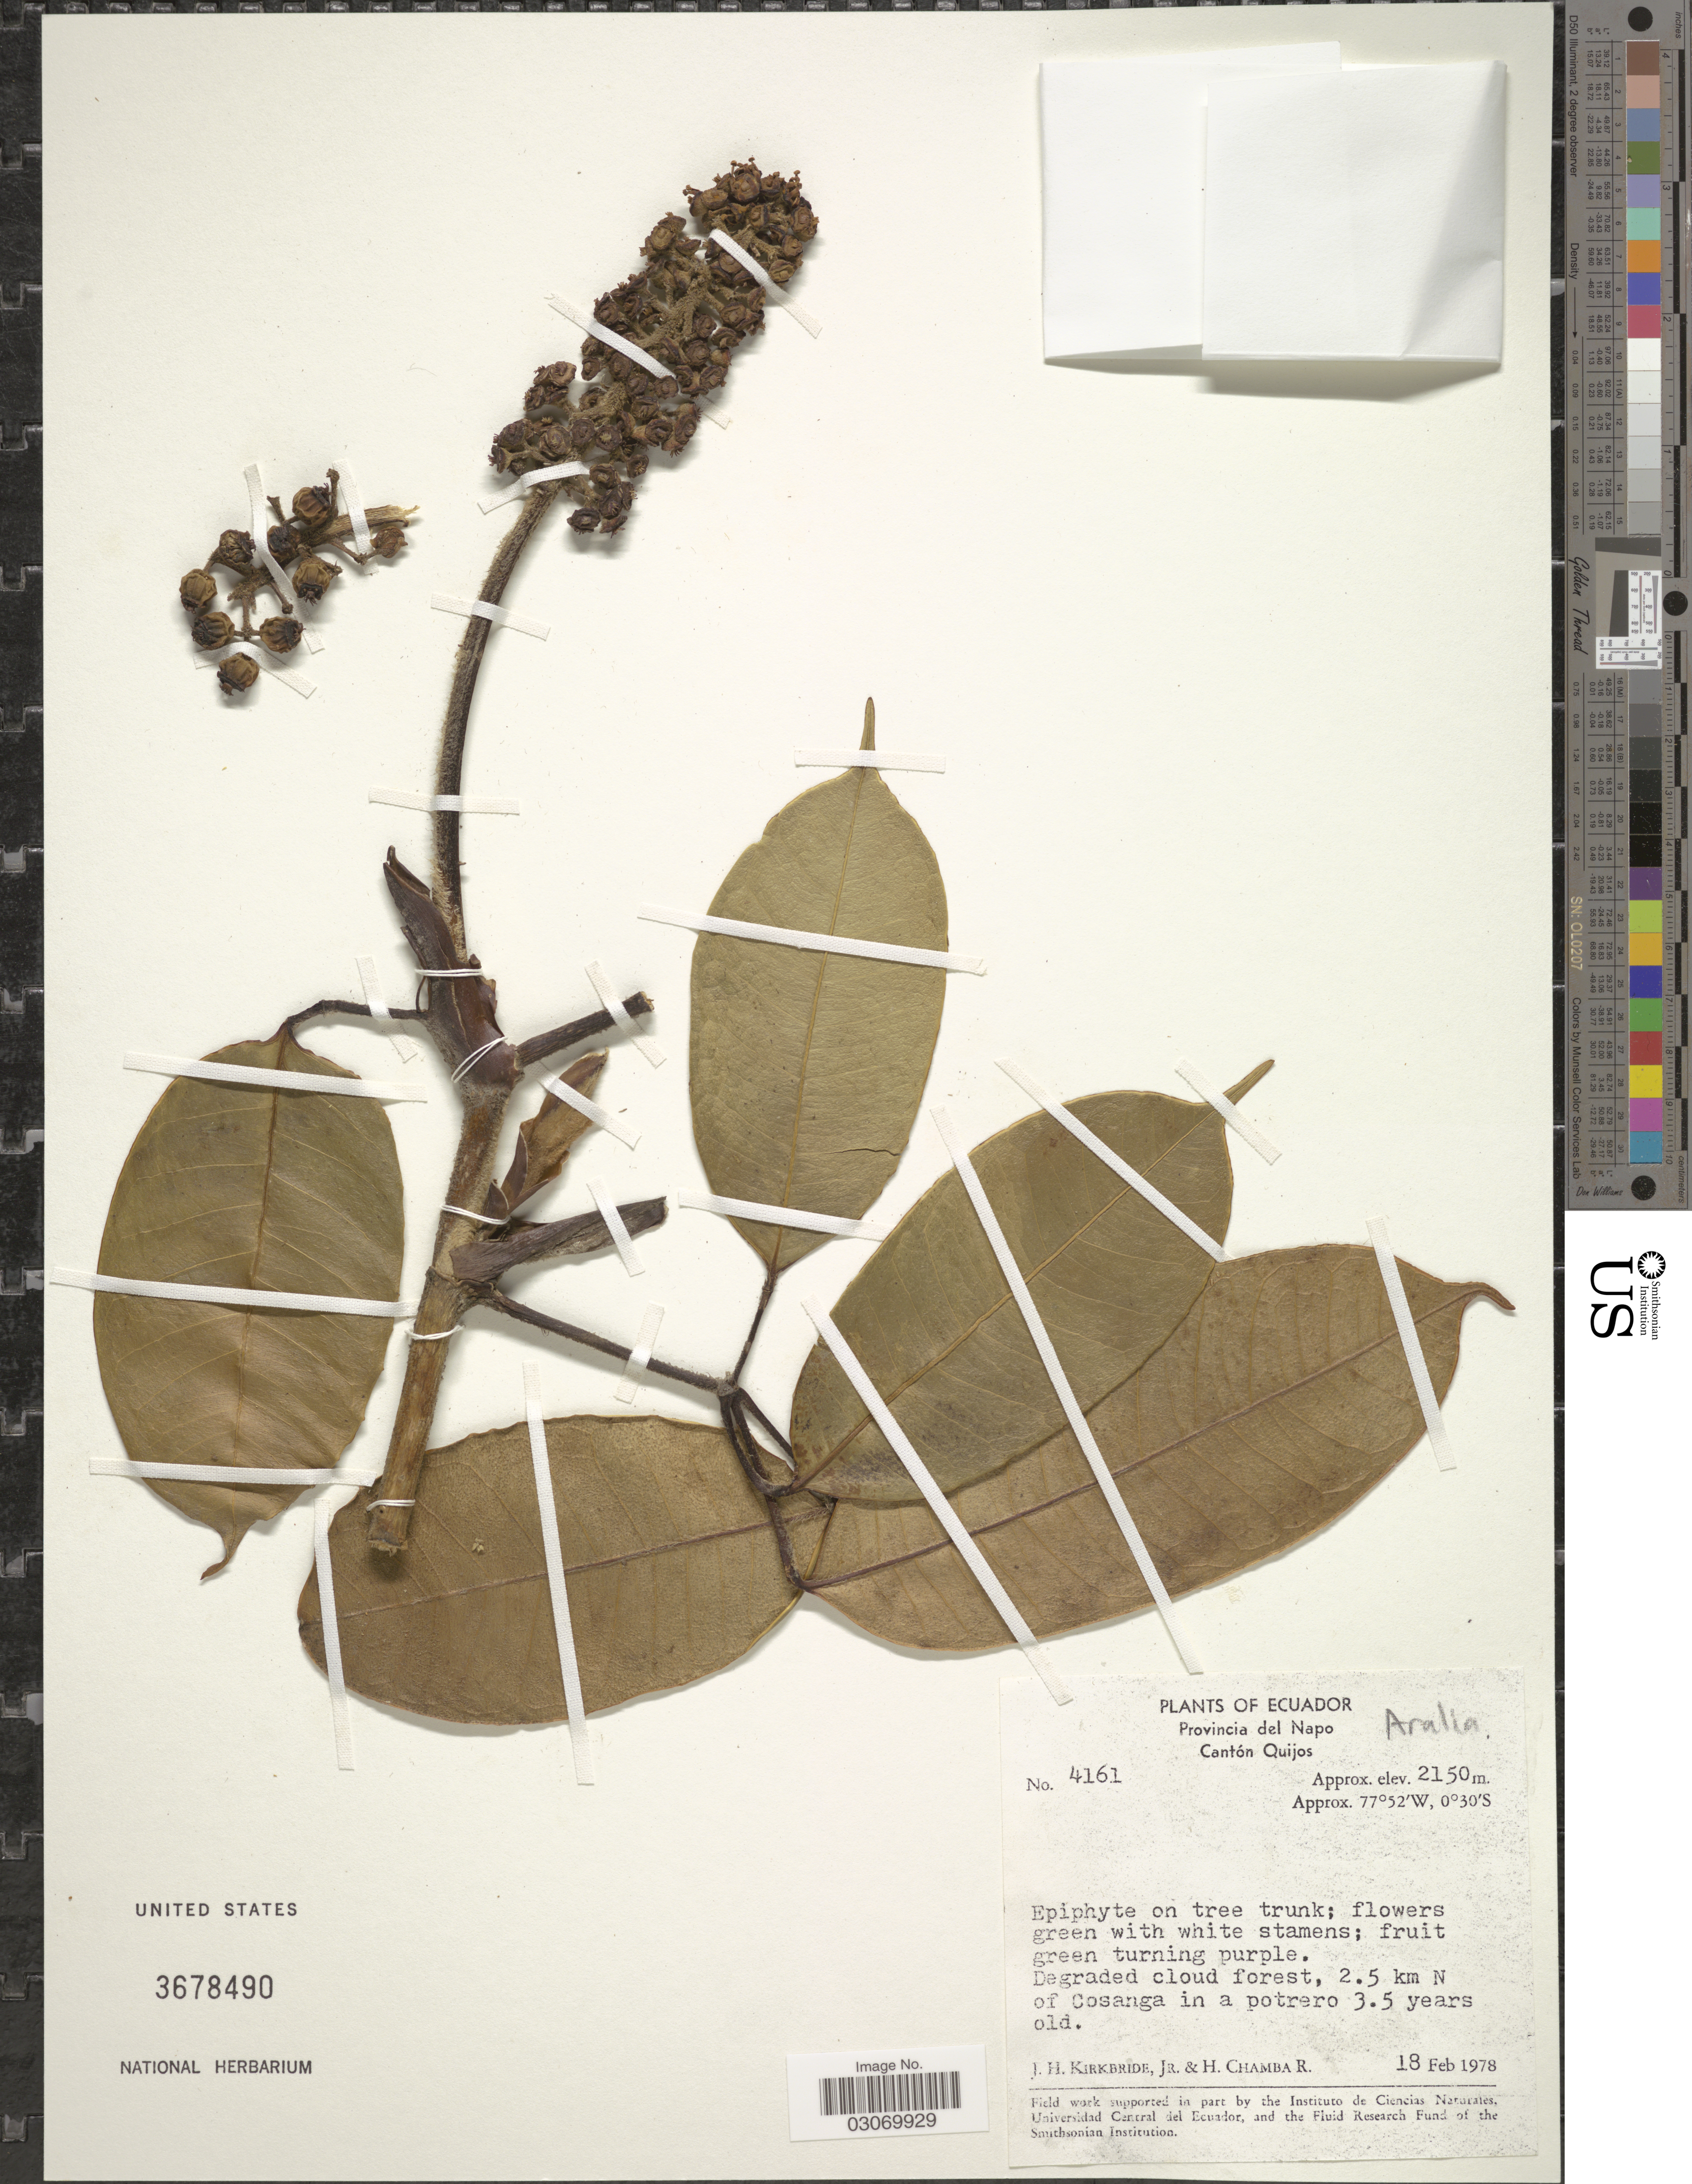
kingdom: Plantae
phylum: Tracheophyta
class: Magnoliopsida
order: Apiales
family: Araliaceae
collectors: J. H. Kirkbride & H. Chamba R.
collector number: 4161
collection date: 1978-02-18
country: Ecuador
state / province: Napo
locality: Provincia del Napo, Cantón Quijos, Degraded cloud forest, 2.5 km N of Cosanga in a potrero 3.5 years old.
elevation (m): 2150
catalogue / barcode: US 3678490